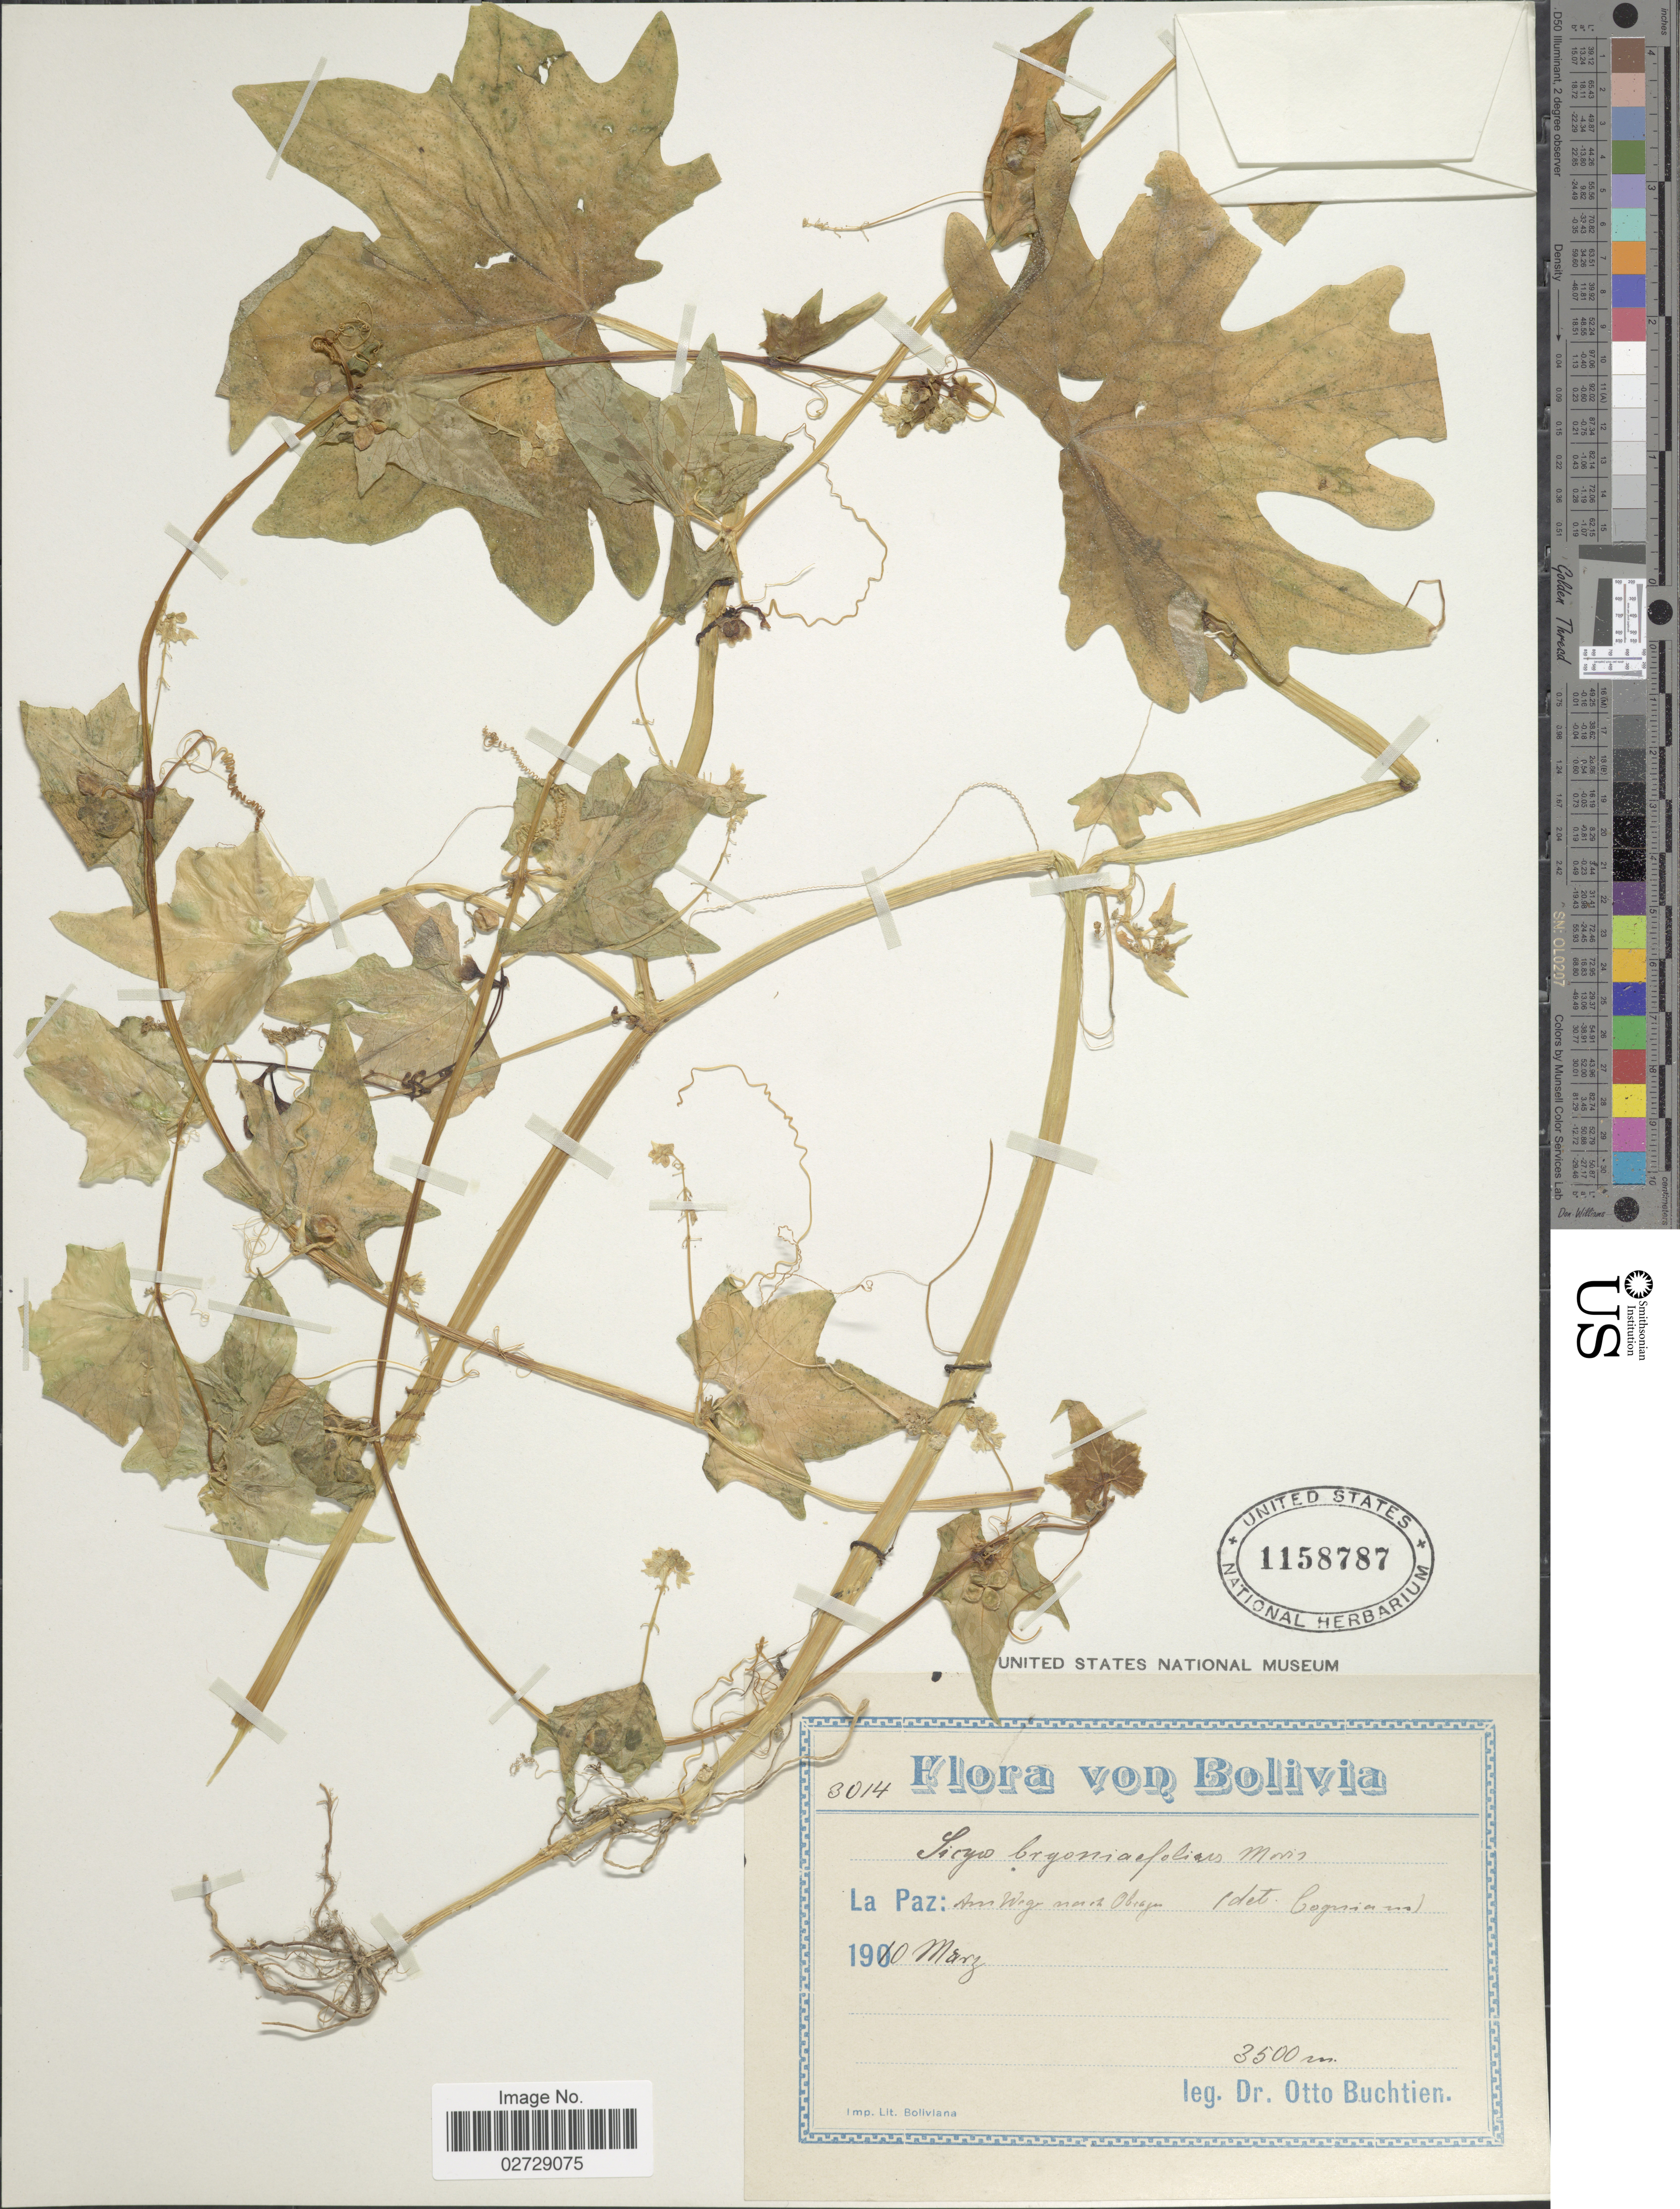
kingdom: Plantae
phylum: Tracheophyta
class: Magnoliopsida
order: Cucurbitales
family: Cucurbitaceae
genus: Sicyos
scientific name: Sicyos baderoa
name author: Hook. & Arn.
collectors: O. Buchtien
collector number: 3014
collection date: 1910-03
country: Bolivia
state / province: La Paz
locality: Am Wege nach Obrajes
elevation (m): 3500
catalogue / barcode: US 1158787